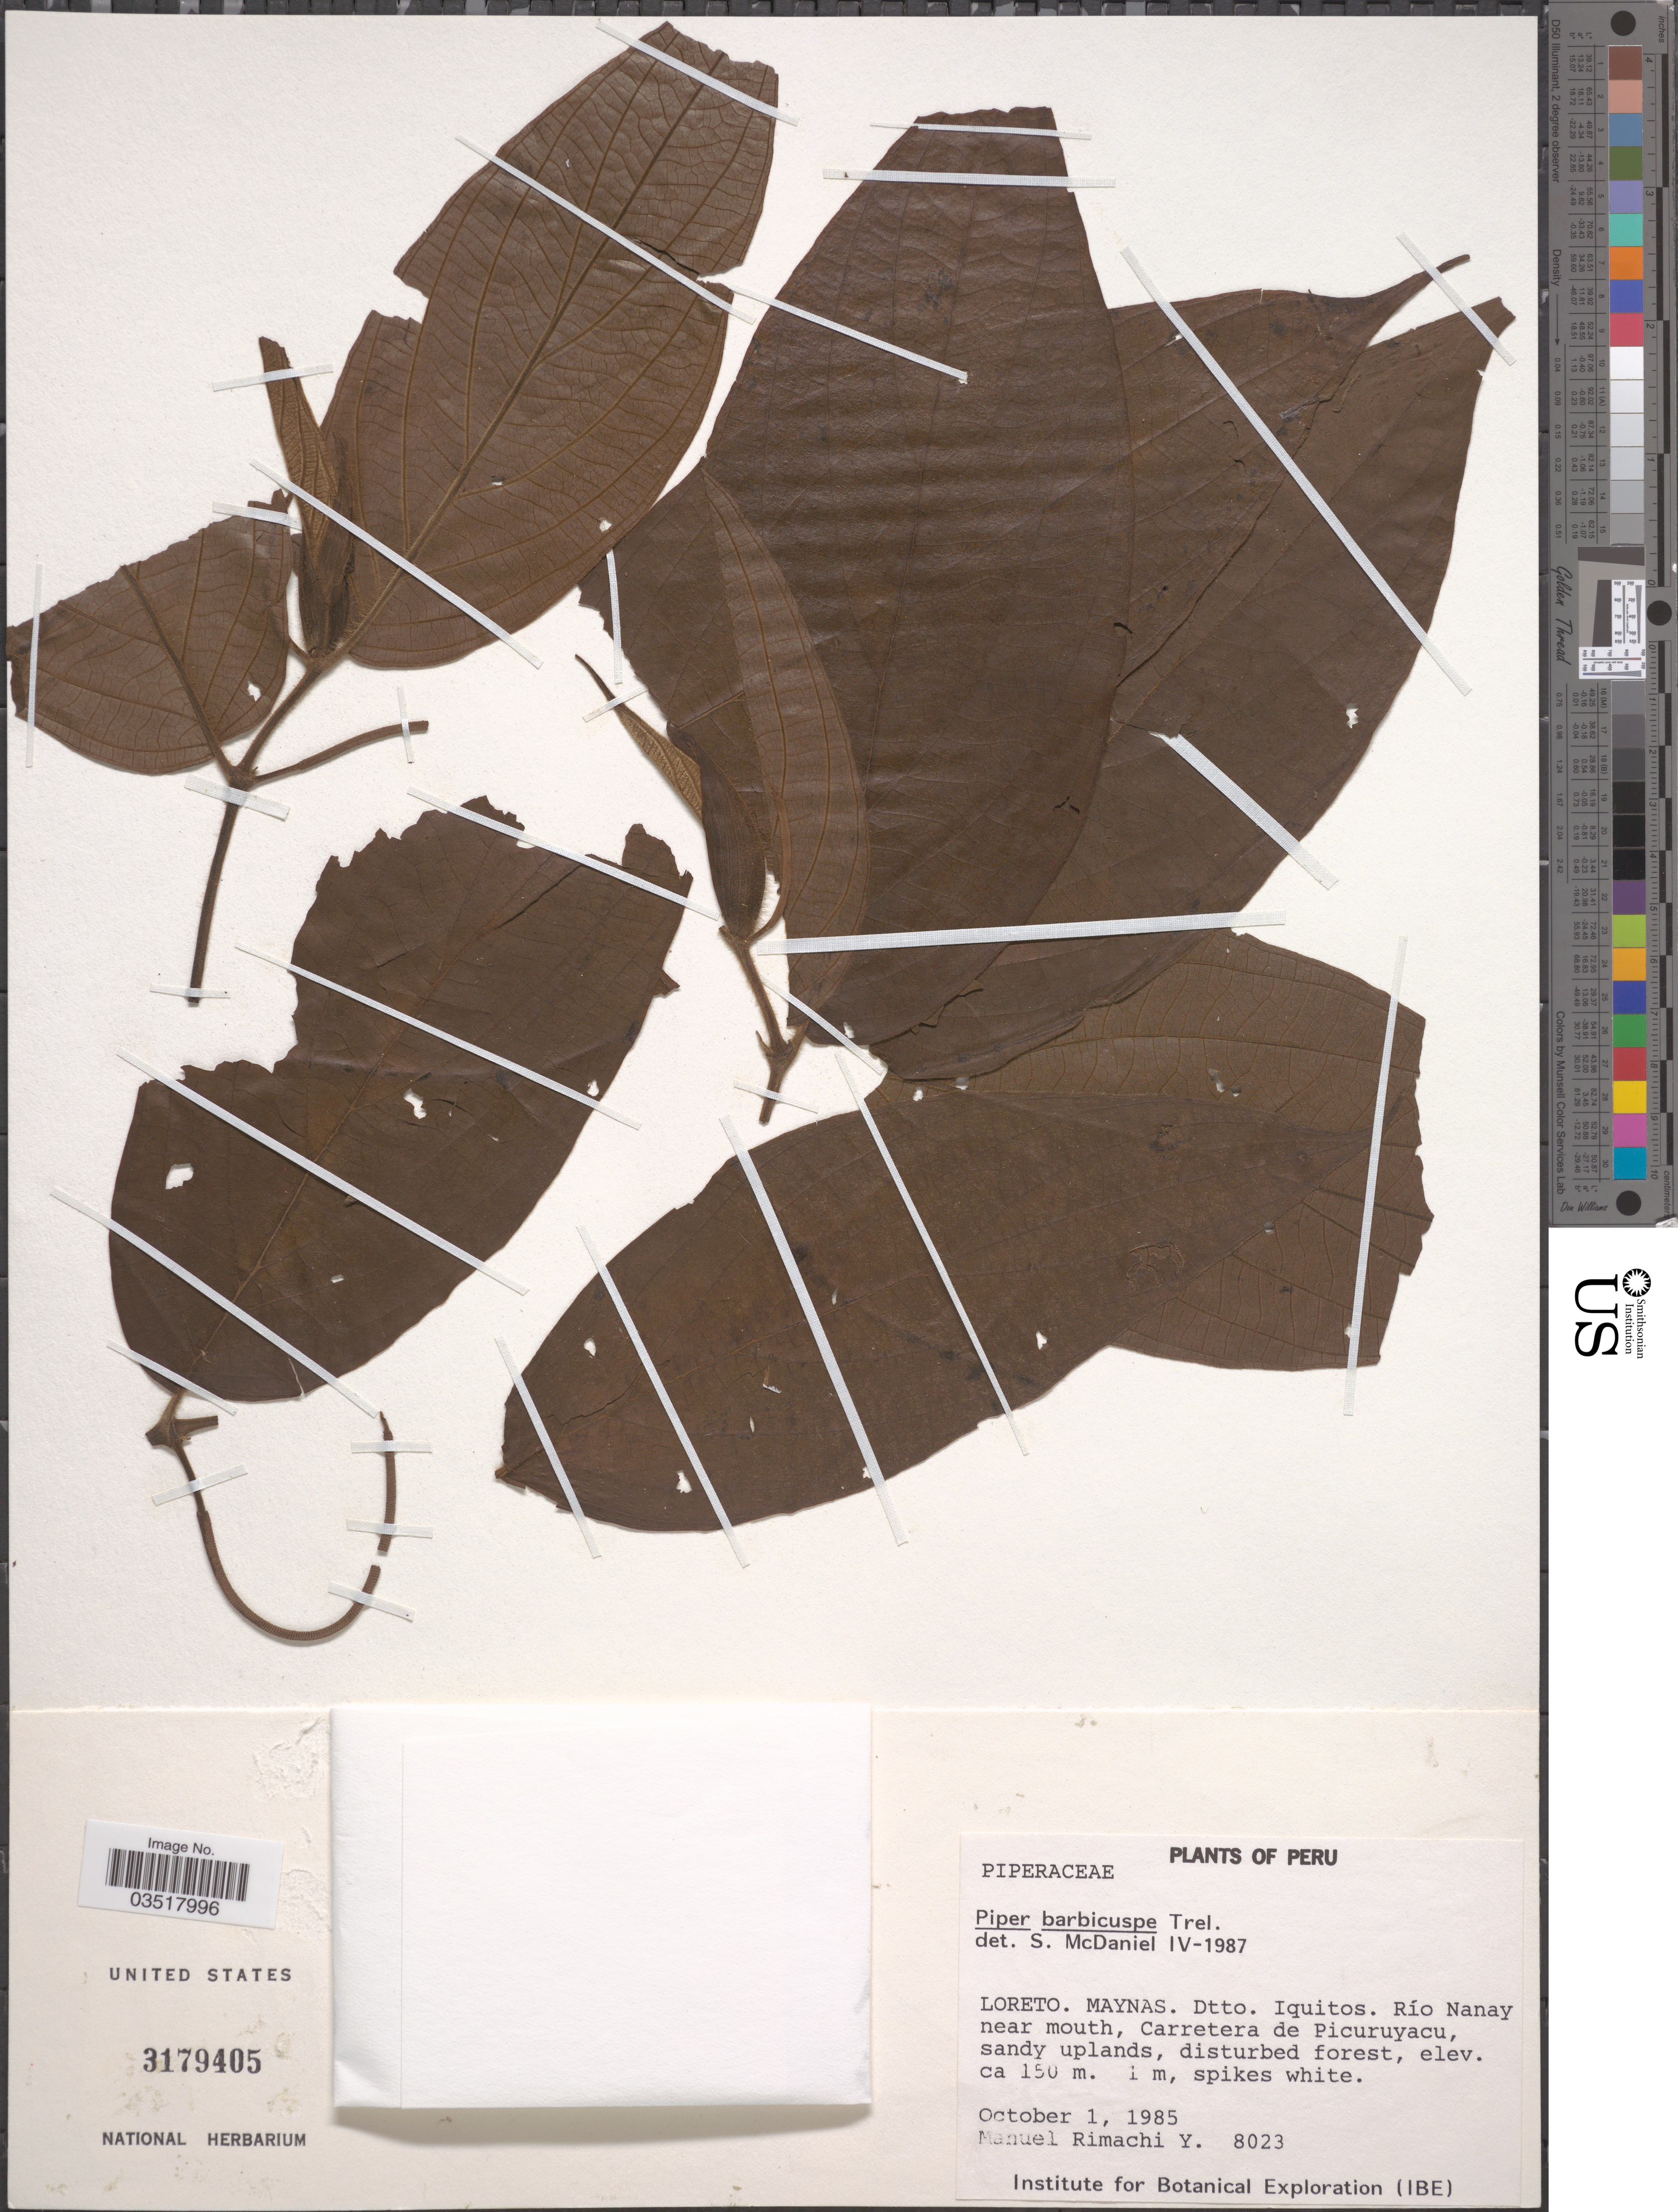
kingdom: Plantae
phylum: Tracheophyta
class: Magnoliopsida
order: Piperales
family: Piperaceae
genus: Piper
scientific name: Piper barbicuspe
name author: Trel. in J.F. Macbr.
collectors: M. Rimachi Y.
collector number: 8023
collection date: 1985-10-01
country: Peru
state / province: Loreto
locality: Maynas. Dtto. Iquitos. Río Nanay near mouth, Carretera de Picuruyacu.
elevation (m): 150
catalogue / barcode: US 3179405